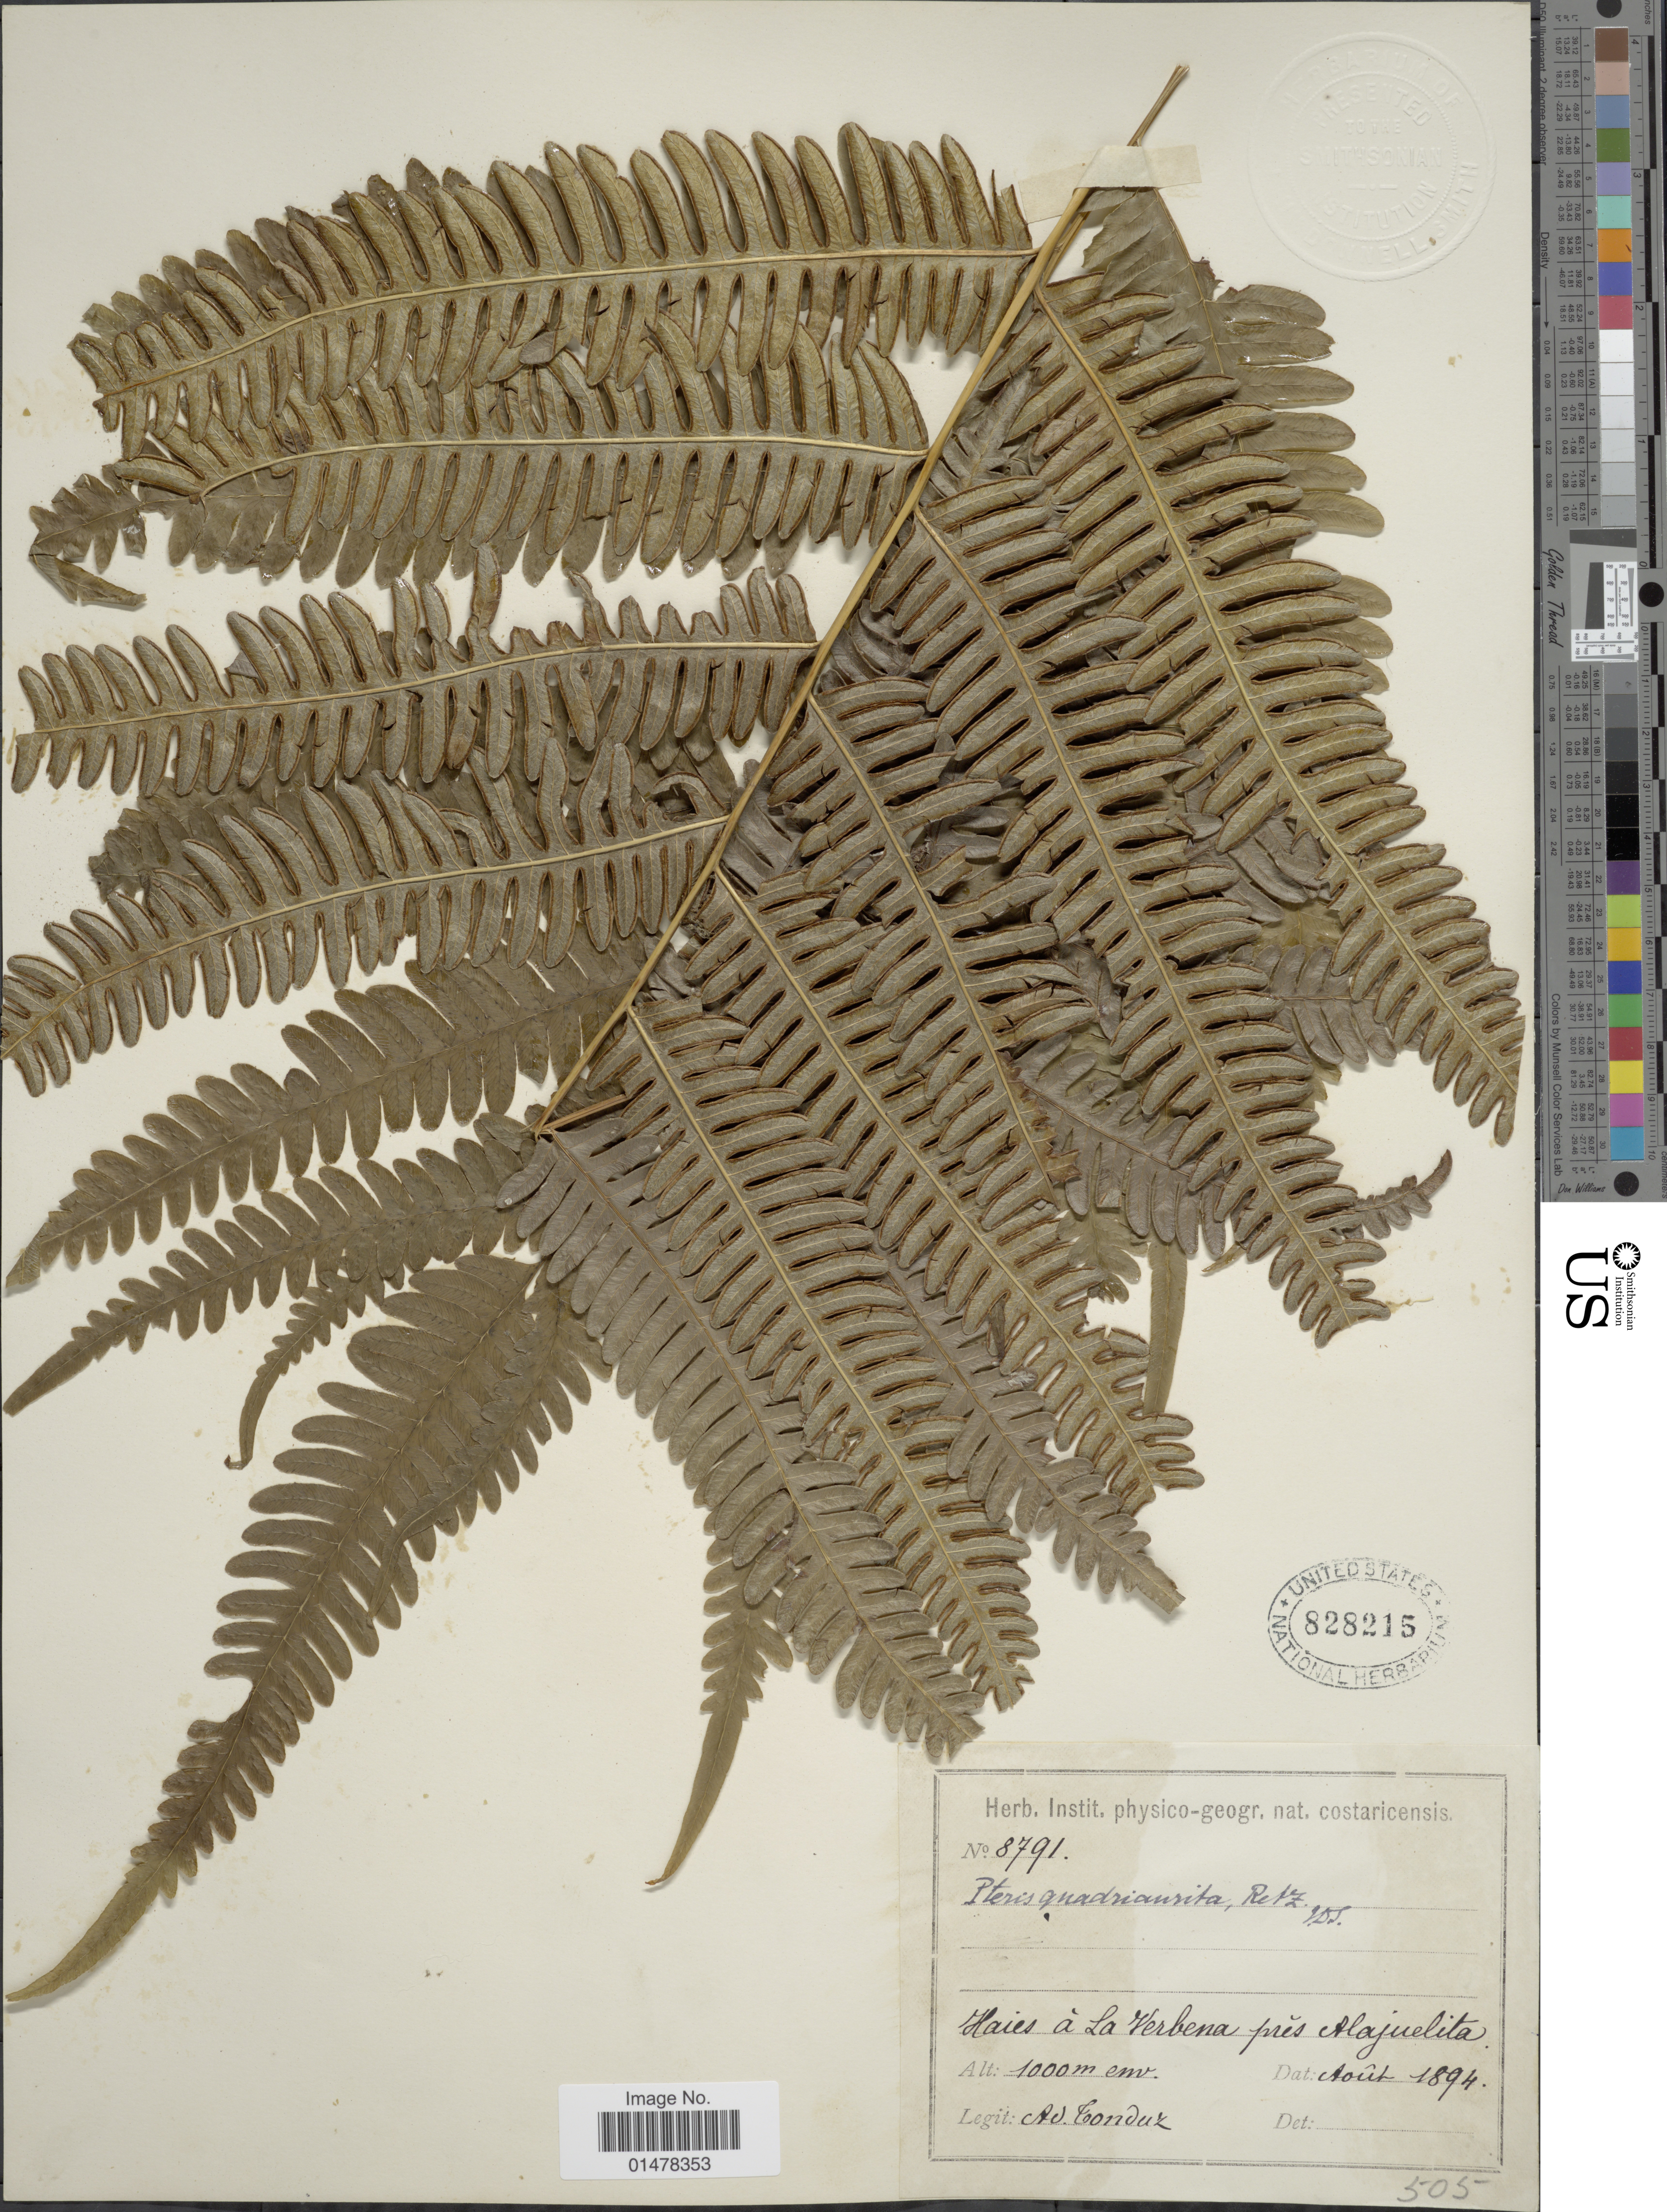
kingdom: Plantae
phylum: Tracheophyta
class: Polypodiopsida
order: Polypodiales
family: Pteridaceae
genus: Pteris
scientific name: Pteris quadriaurita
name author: Retz.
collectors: A. Tonduz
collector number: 8791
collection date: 1894-08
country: Costa Rica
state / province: Alajuela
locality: Haies a la Verbena pres Alajuelita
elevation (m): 1000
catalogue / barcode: US 828215